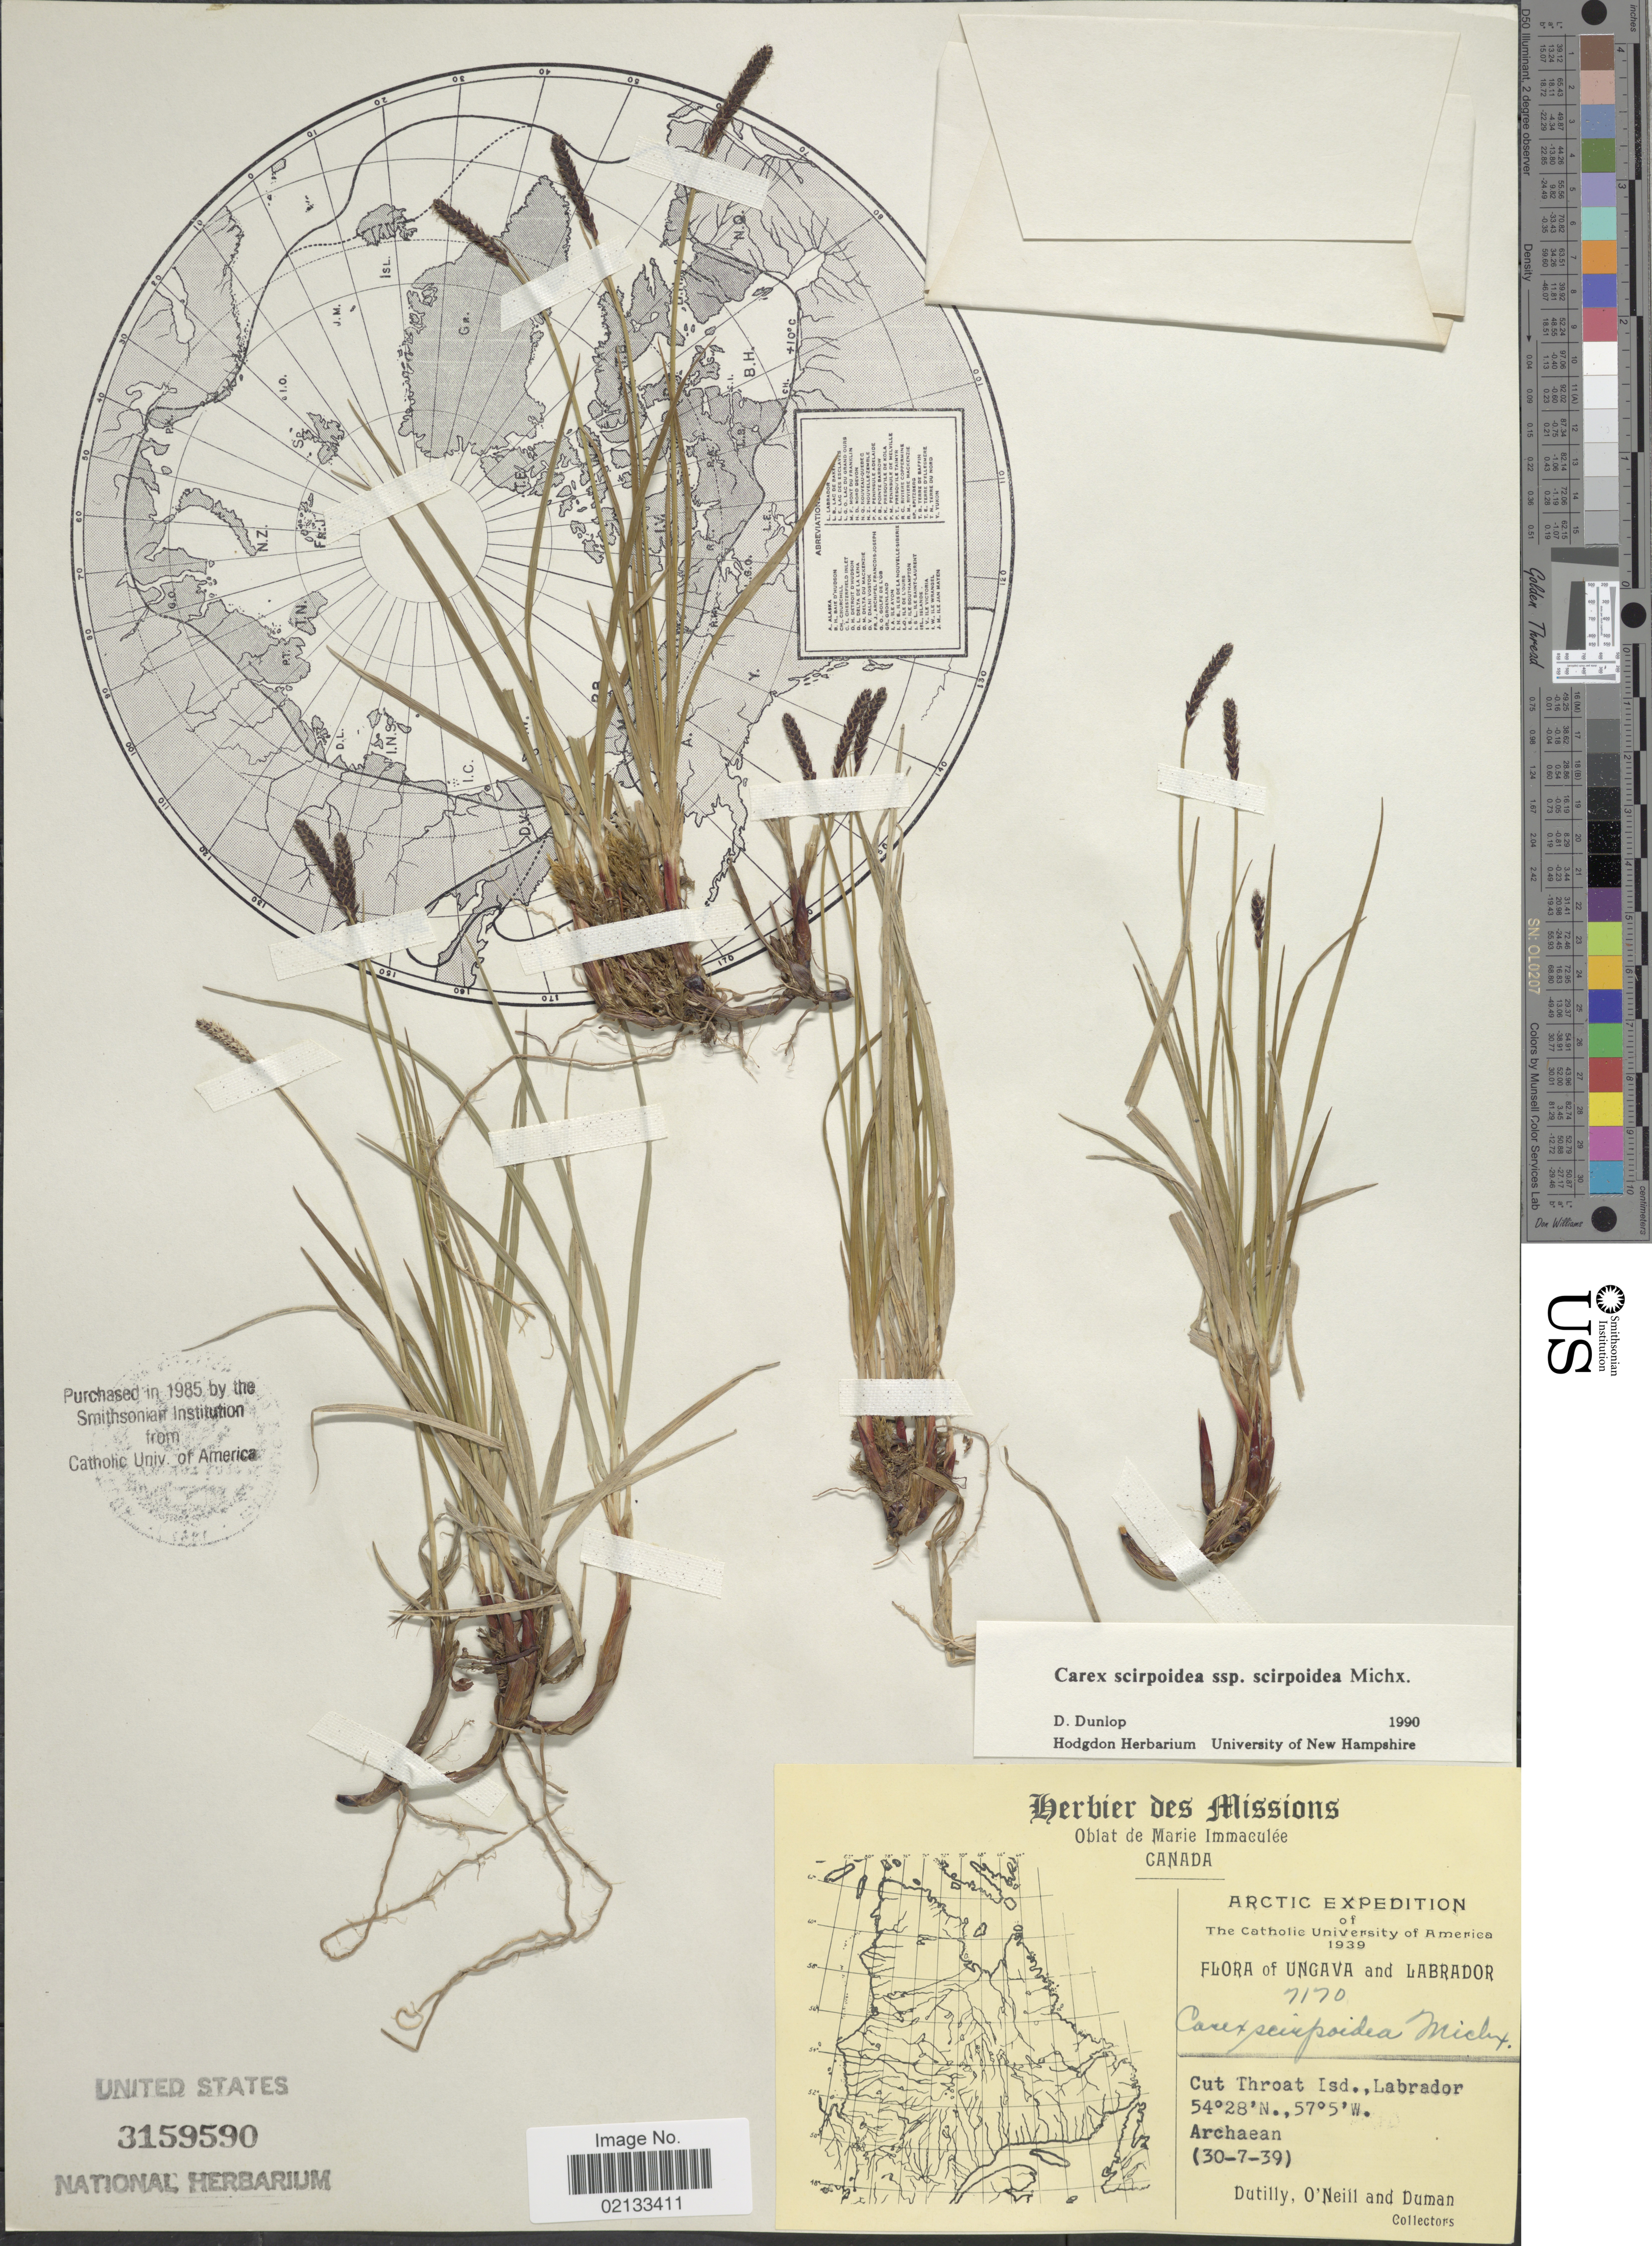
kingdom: Plantae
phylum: Tracheophyta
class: Liliopsida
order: Poales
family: Cyperaceae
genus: Carex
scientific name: Carex scirpoidea subsp. scirpoidea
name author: Michx.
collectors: -. Dutilly, O' Neill & -. Duman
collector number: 7170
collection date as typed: Transcribed d/m/y: 30/7/39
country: Canada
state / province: Newfoundland and Labrador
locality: Arctic, Labrador, Cut Throat Isd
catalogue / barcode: US 3159590